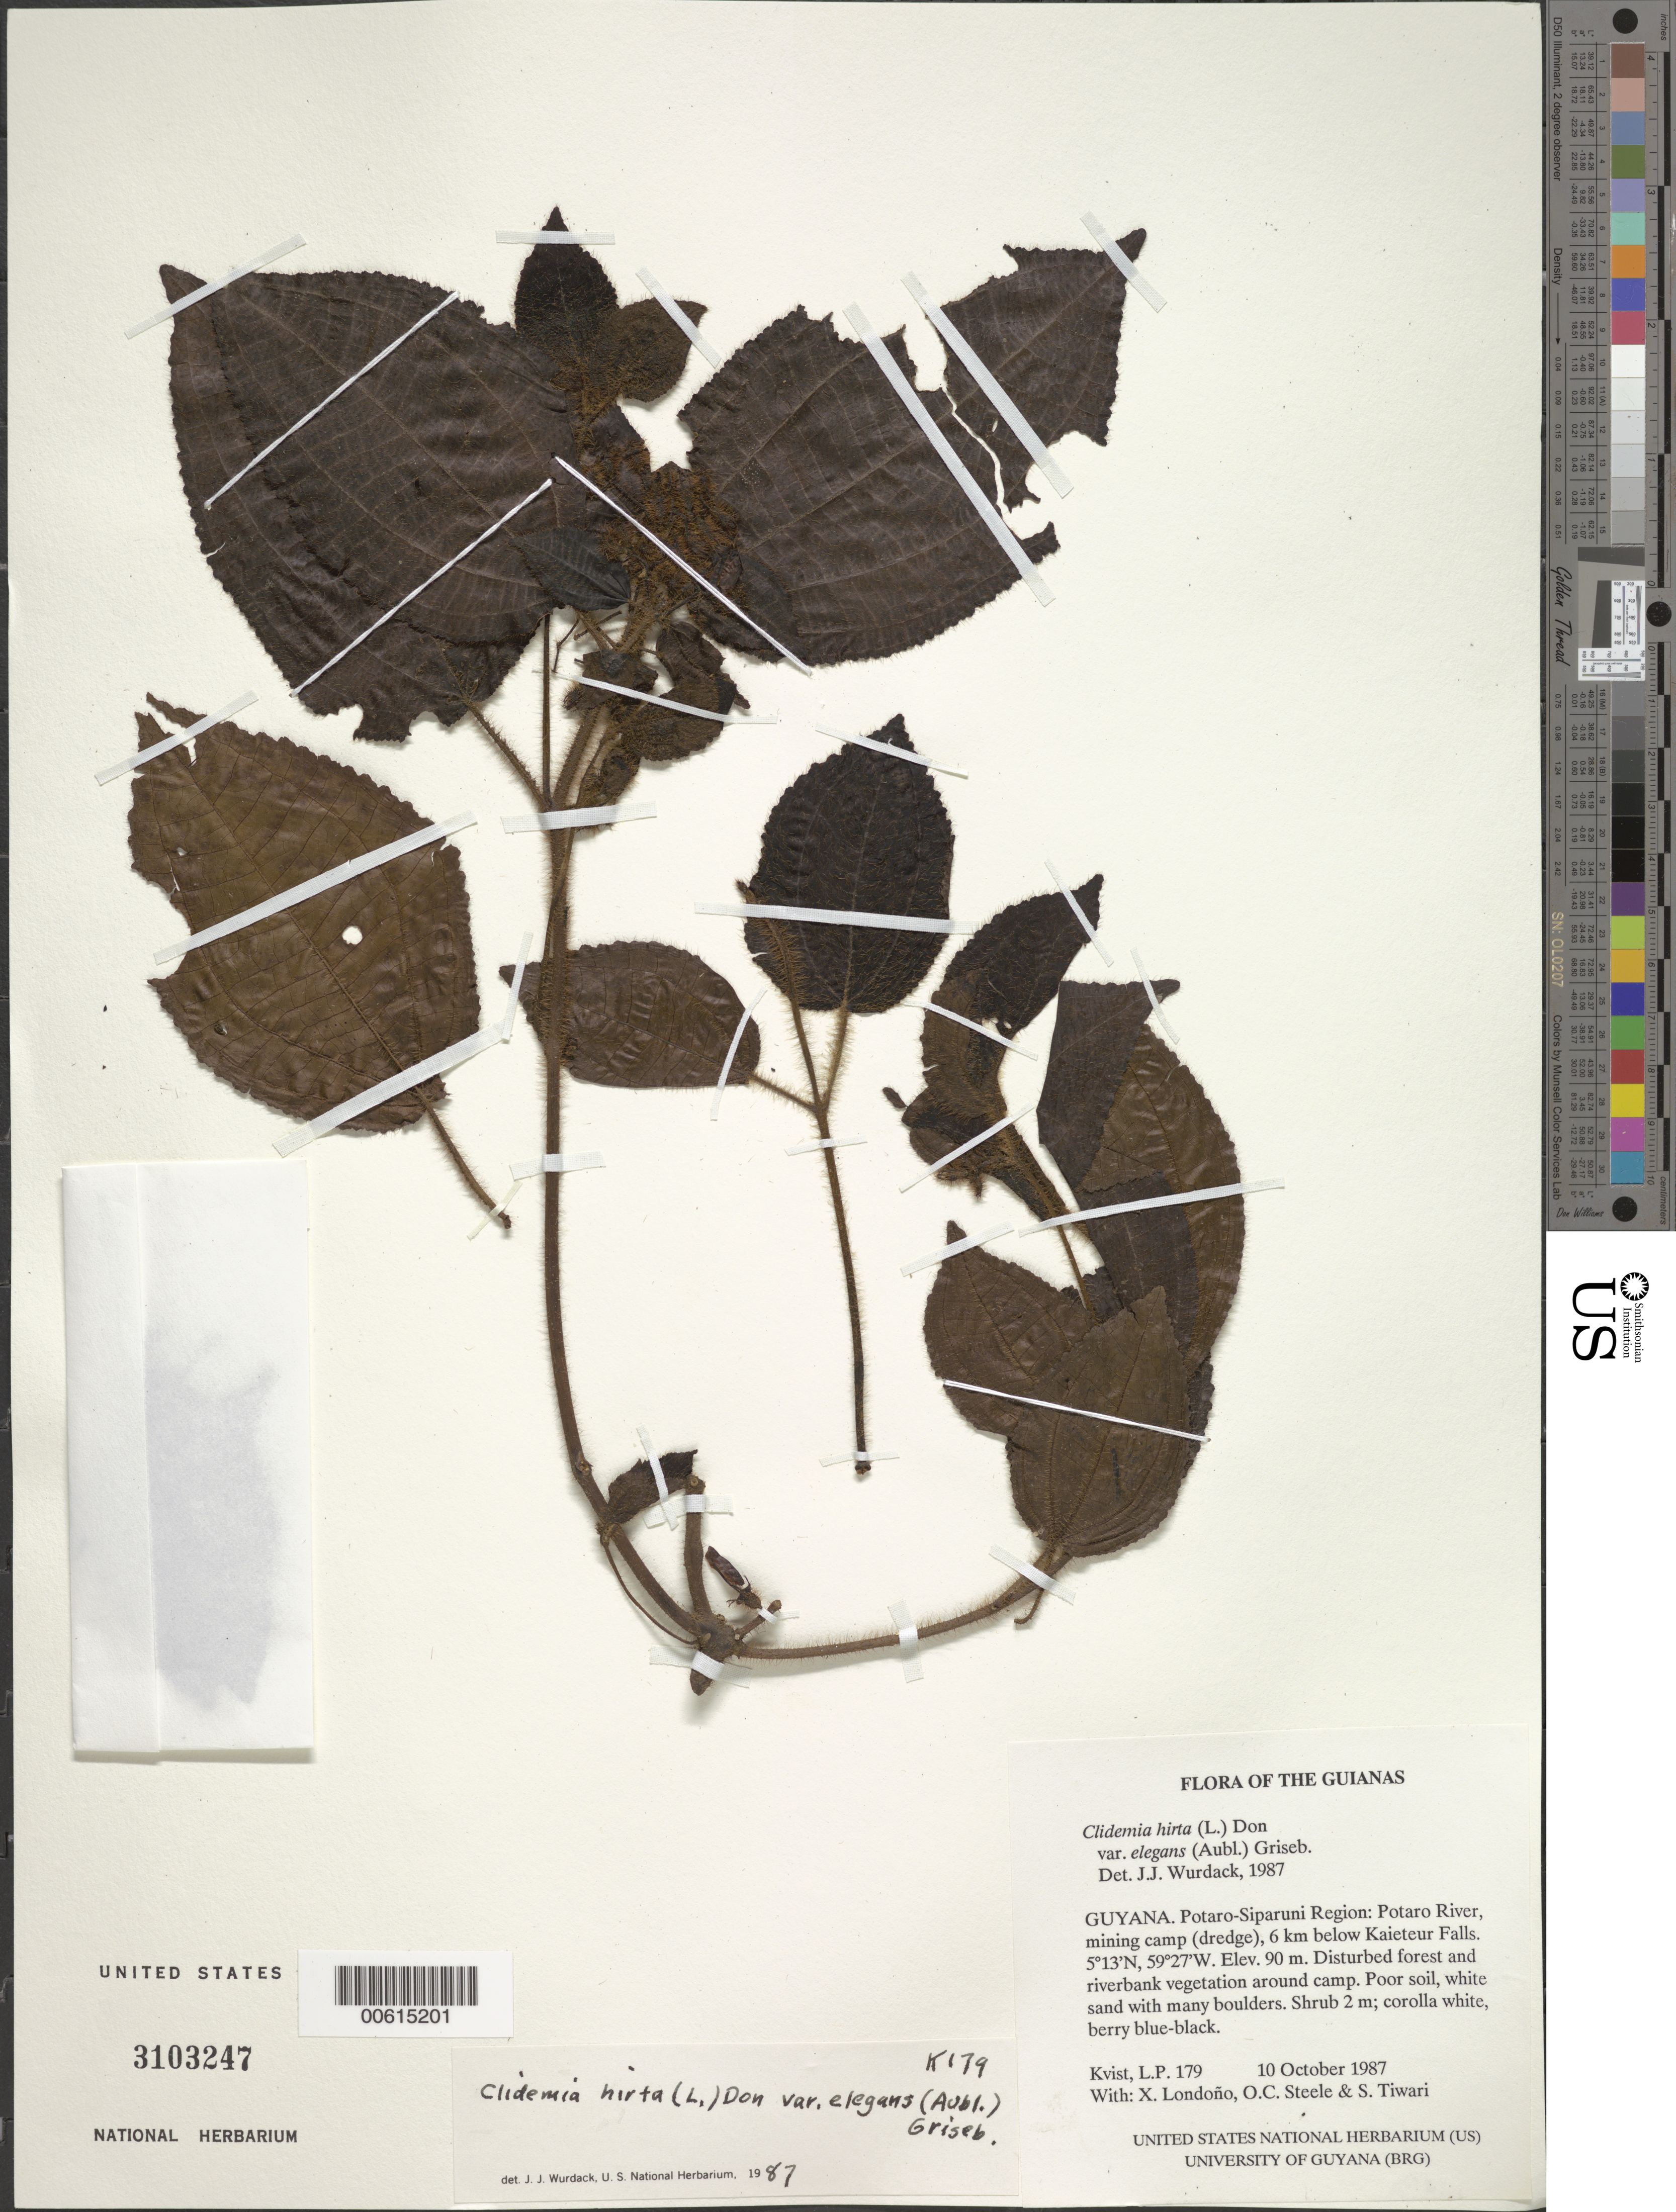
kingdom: Plantae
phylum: Tracheophyta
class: Magnoliopsida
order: Myrtales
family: Melastomataceae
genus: Clidemia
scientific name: Clidemia hirta var. elegans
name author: (Aubl.) Griseb.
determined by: Wurdack, John J., (US), US (UNITED STATES)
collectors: L. P. Kvist, X. Londoño, O. C. Steele & S. Tiwari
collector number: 179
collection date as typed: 10 October 1987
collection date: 1987-10-10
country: Guyana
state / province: Potaro-Siparuni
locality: Potaro River, mining camp (dredge), 6 km below Kaieteur Falls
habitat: Disturbed forest and riverbank vegetation around camp. Poor soil, white sand with many boulders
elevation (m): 90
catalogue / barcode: US 3103247